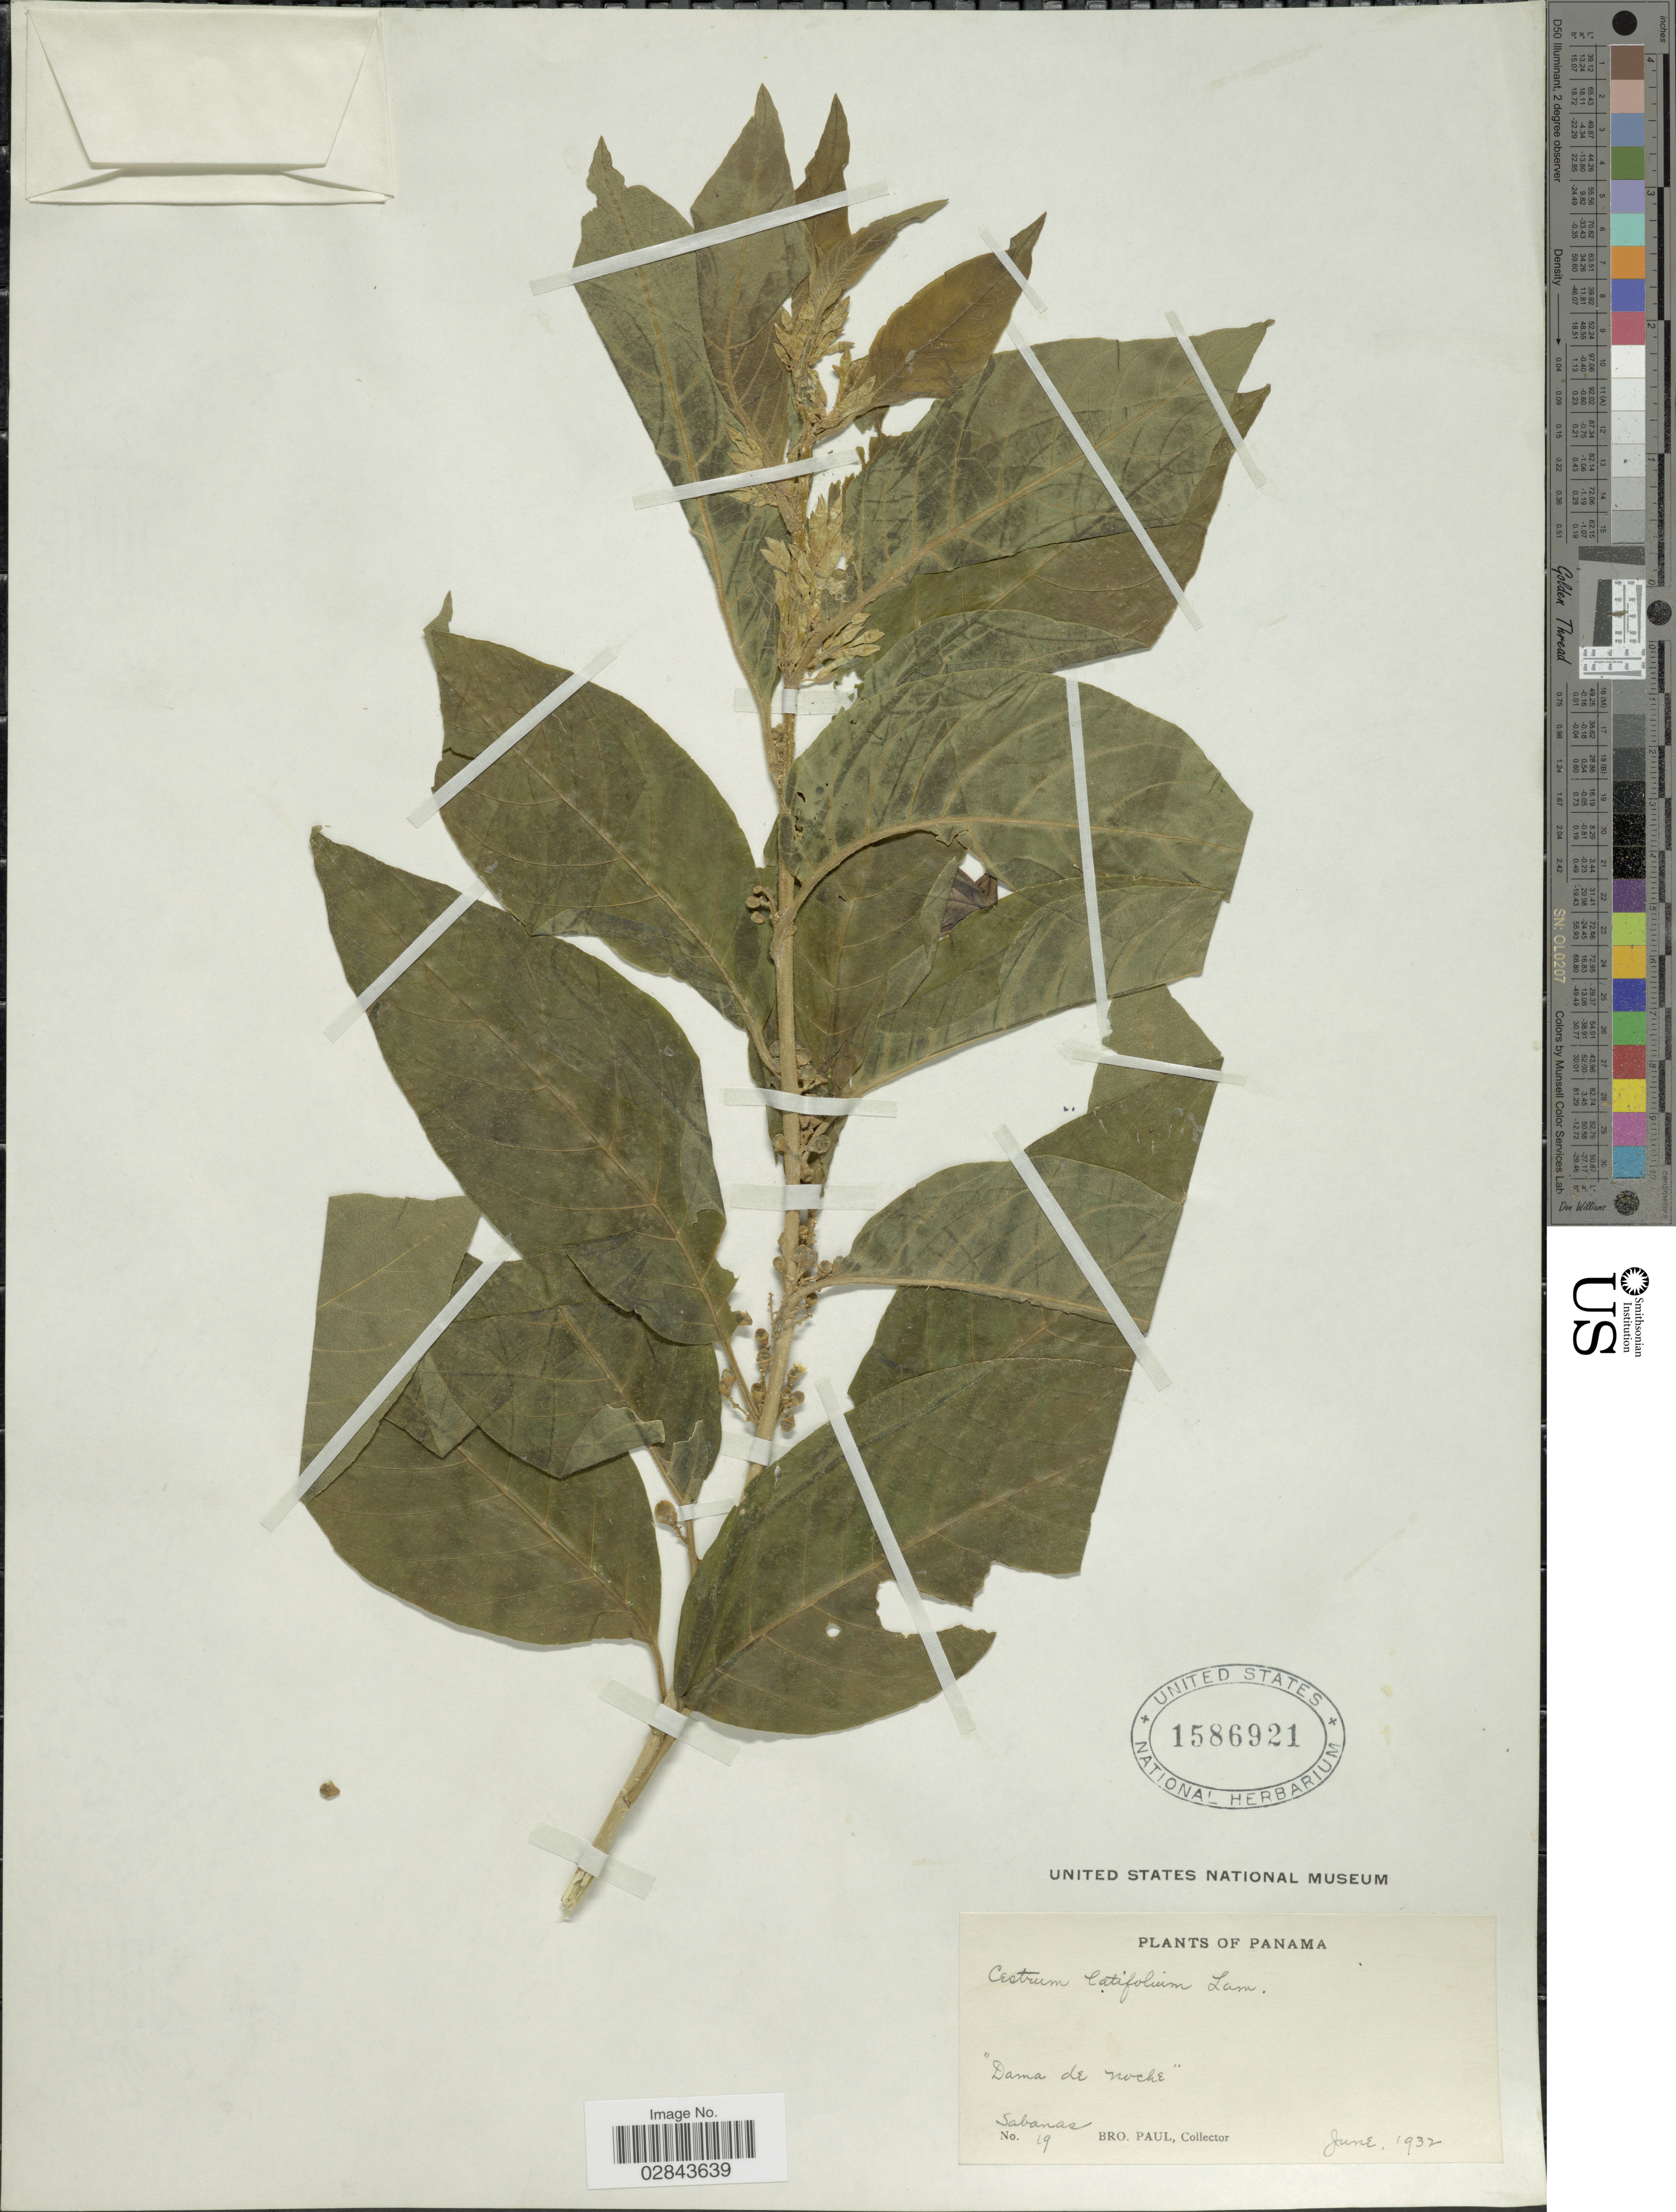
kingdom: Plantae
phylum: Tracheophyta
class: Magnoliopsida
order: Solanales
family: Solanaceae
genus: Cestrum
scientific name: Cestrum latifolium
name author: Lam.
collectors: B. Paul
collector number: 19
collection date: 1932-06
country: Panama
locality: Dama de noche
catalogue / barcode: US 1586921